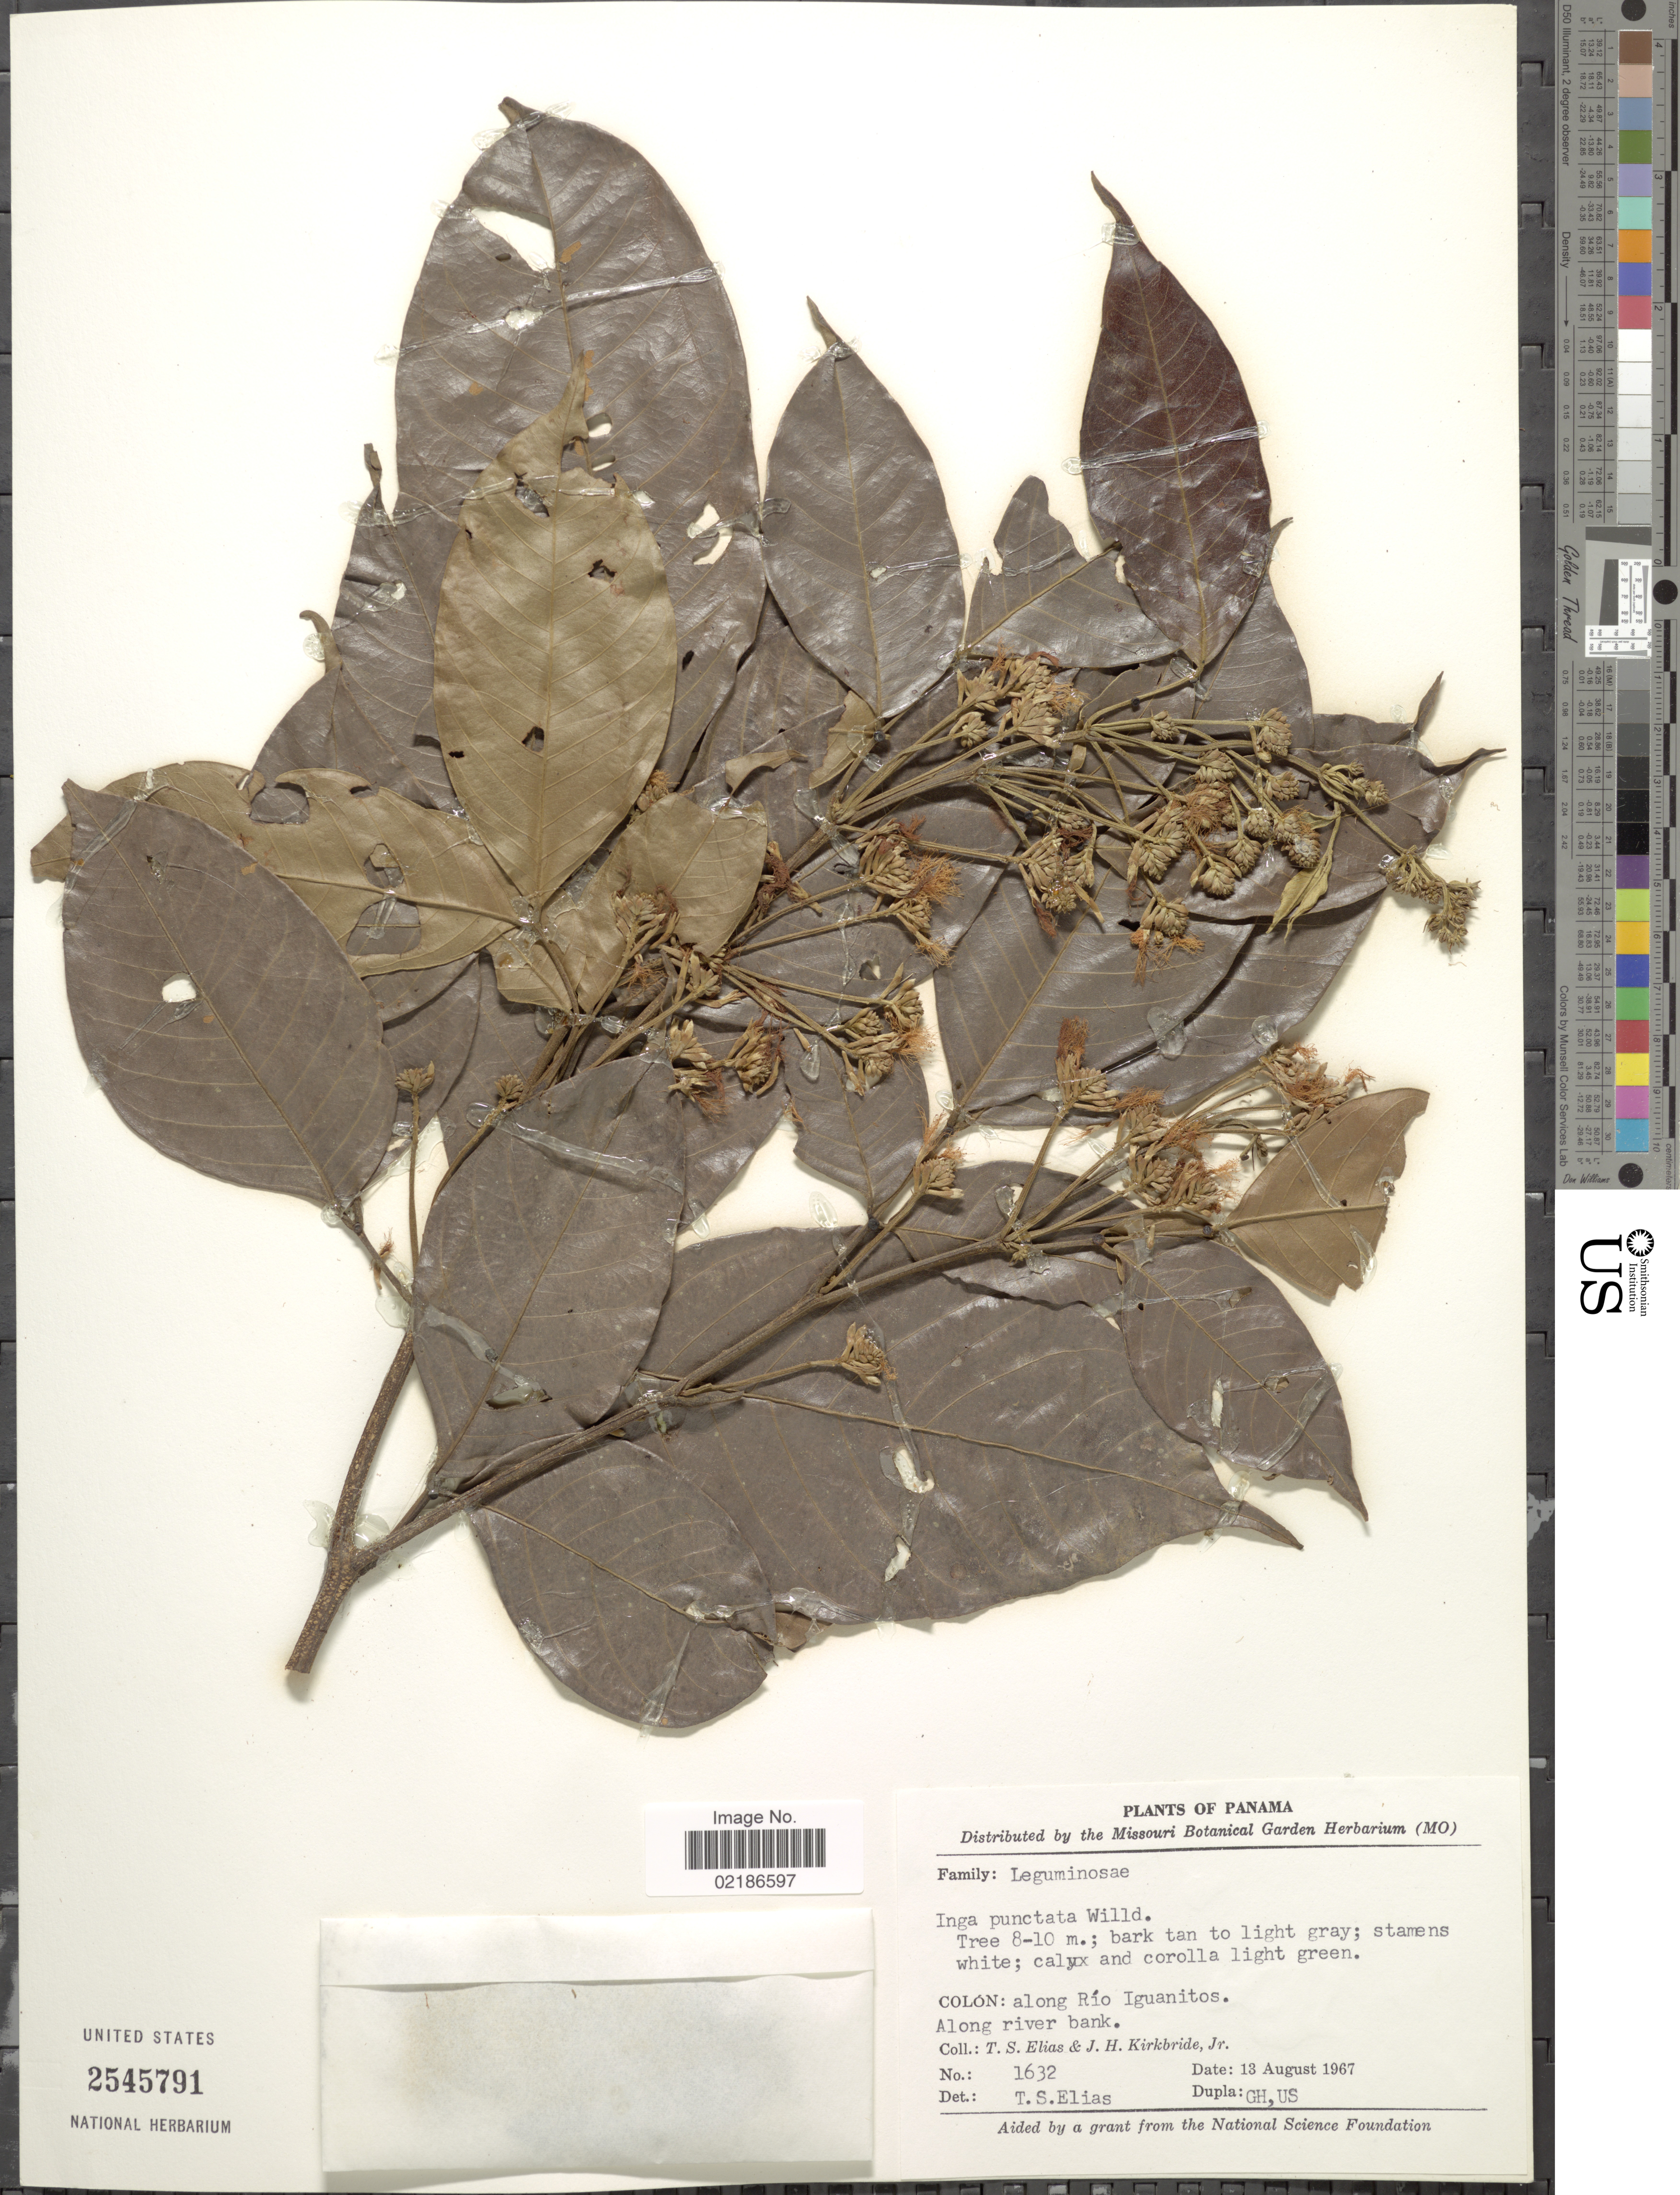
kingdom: Plantae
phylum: Tracheophyta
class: Magnoliopsida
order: Fabales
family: Fabaceae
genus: Inga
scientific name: Inga punctata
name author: Willd.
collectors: T. S. Elias & J. H. Kirkbride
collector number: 1632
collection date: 1967-08-13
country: Panama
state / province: Colón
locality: Along rio Iguanitos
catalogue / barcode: US 2545791